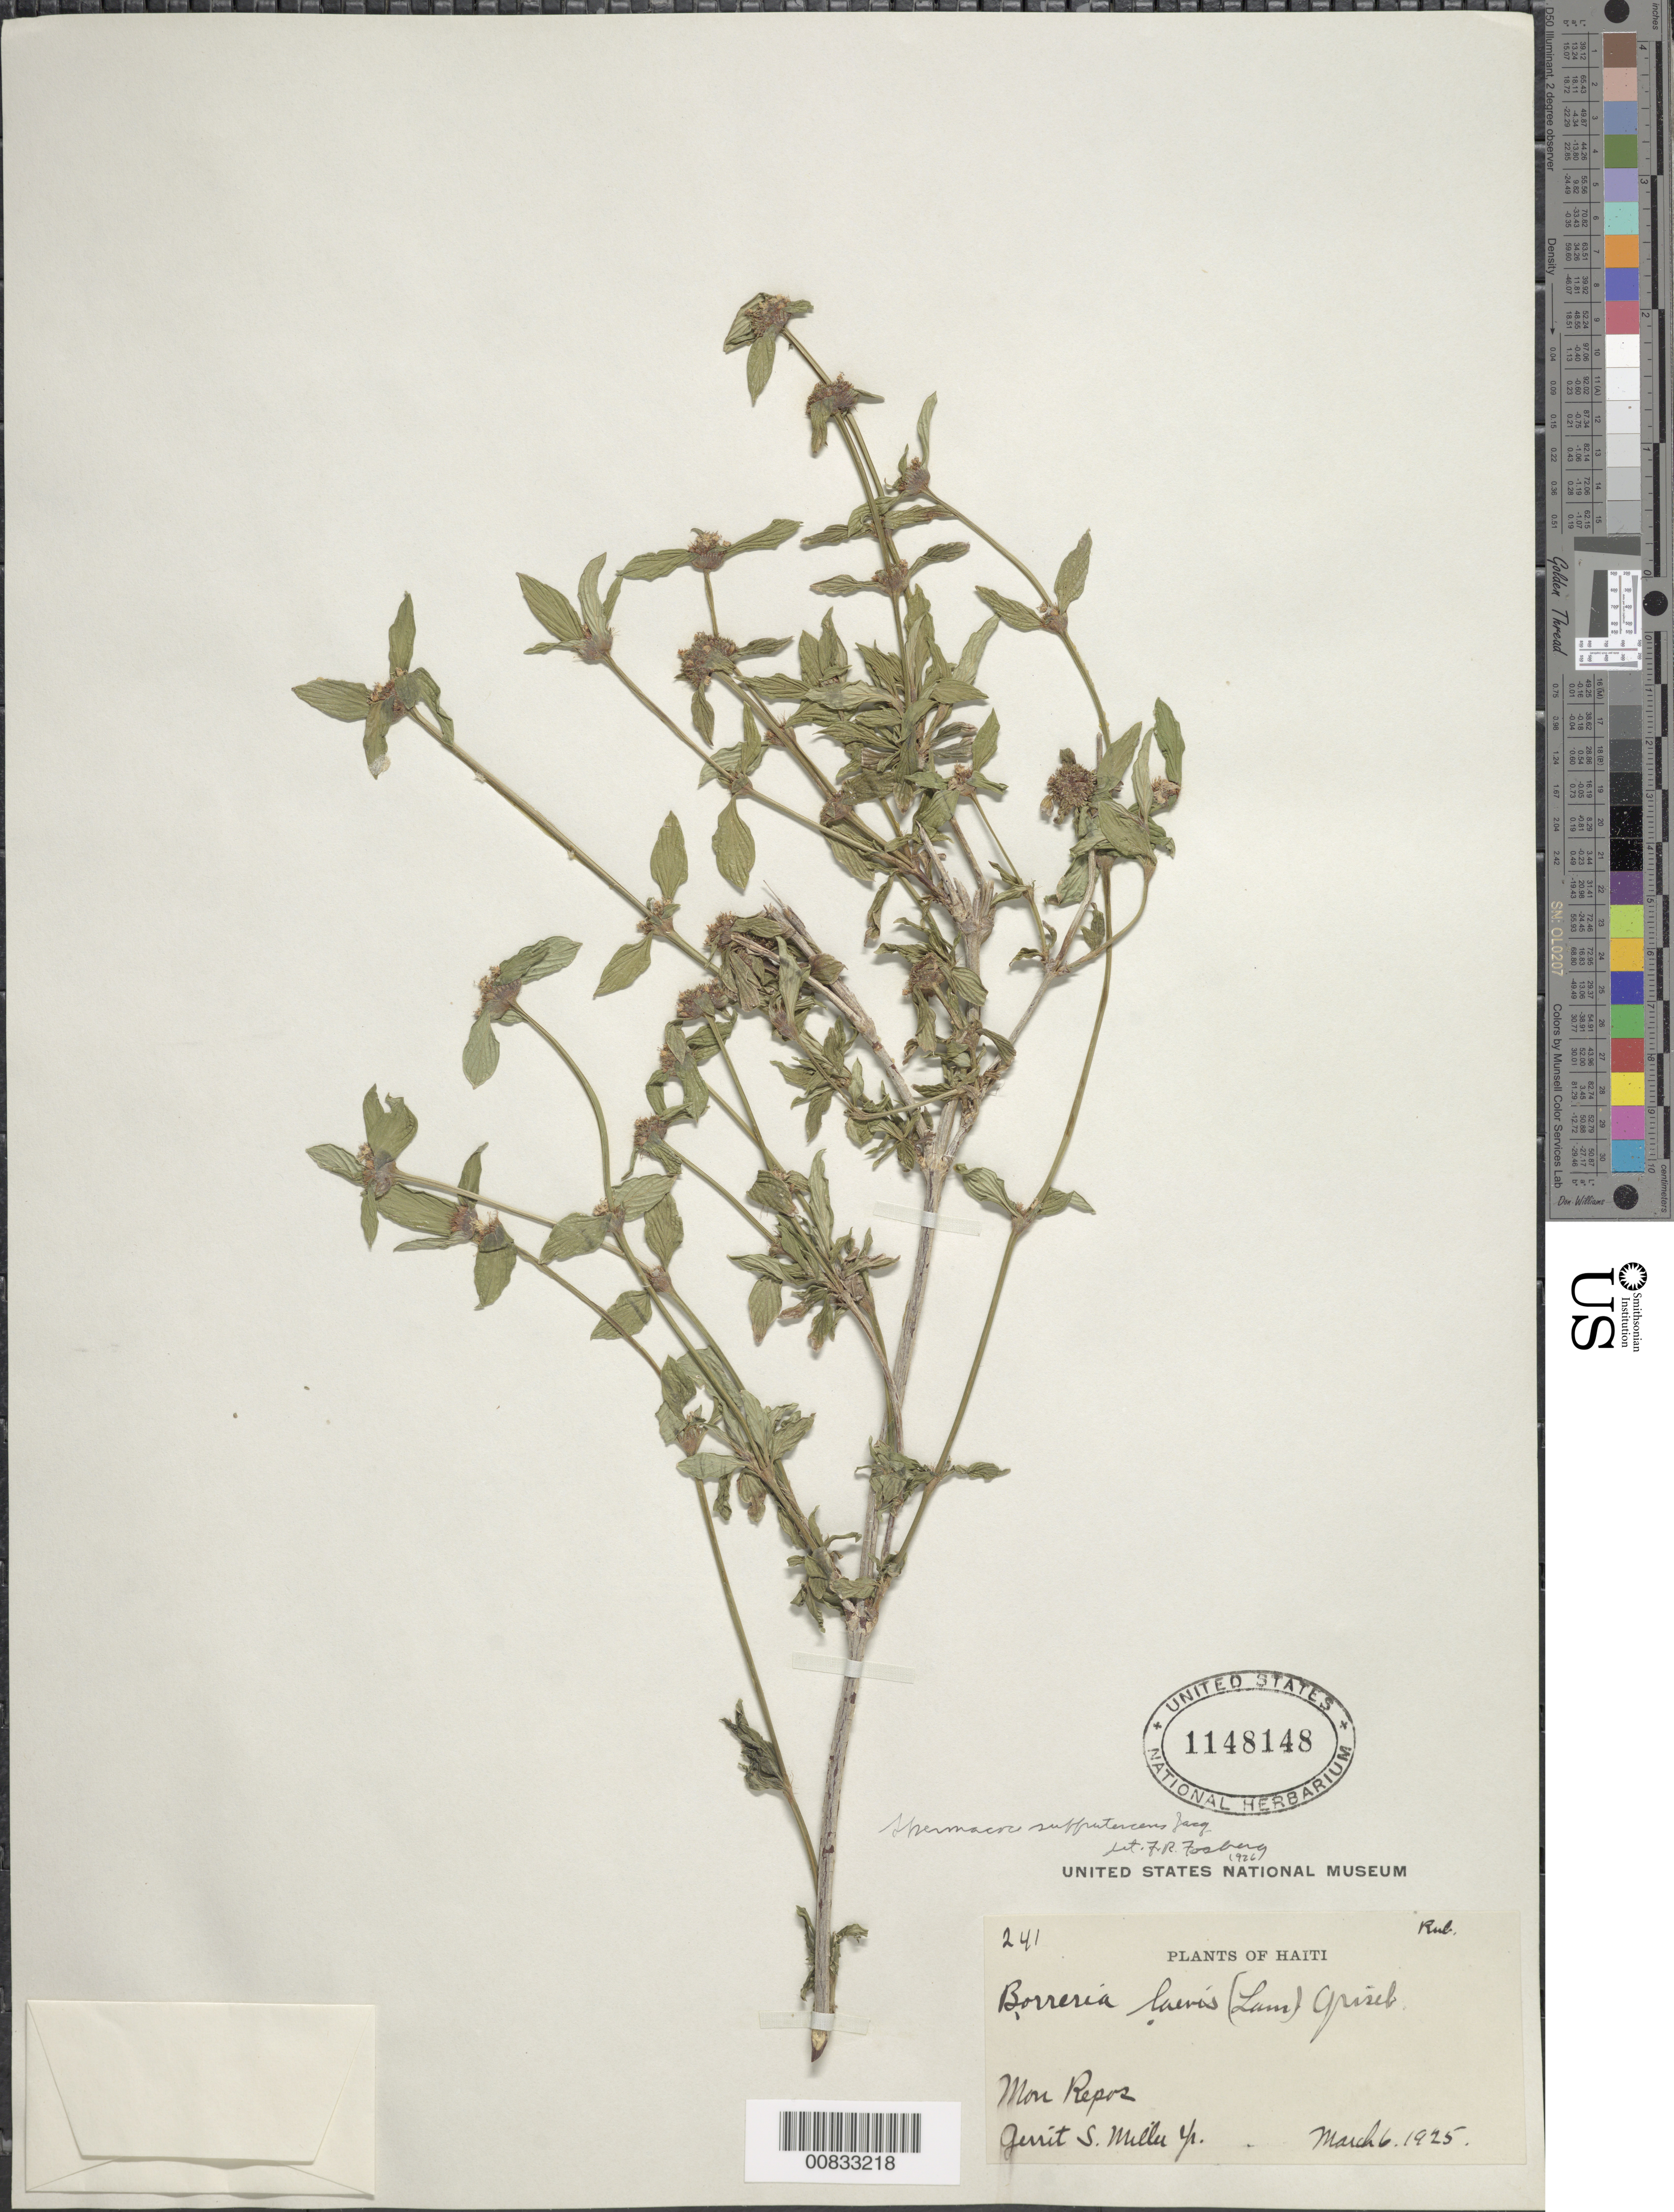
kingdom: Plantae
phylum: Tracheophyta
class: Magnoliopsida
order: Gentianales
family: Rubiaceae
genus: Spermacoce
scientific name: Spermacoce remota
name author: Lam.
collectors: G. S. Miller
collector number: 241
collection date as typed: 06 Mar 1925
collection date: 1925-03-06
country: Haiti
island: Hispaniola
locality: Mon Repos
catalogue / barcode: US 1148148